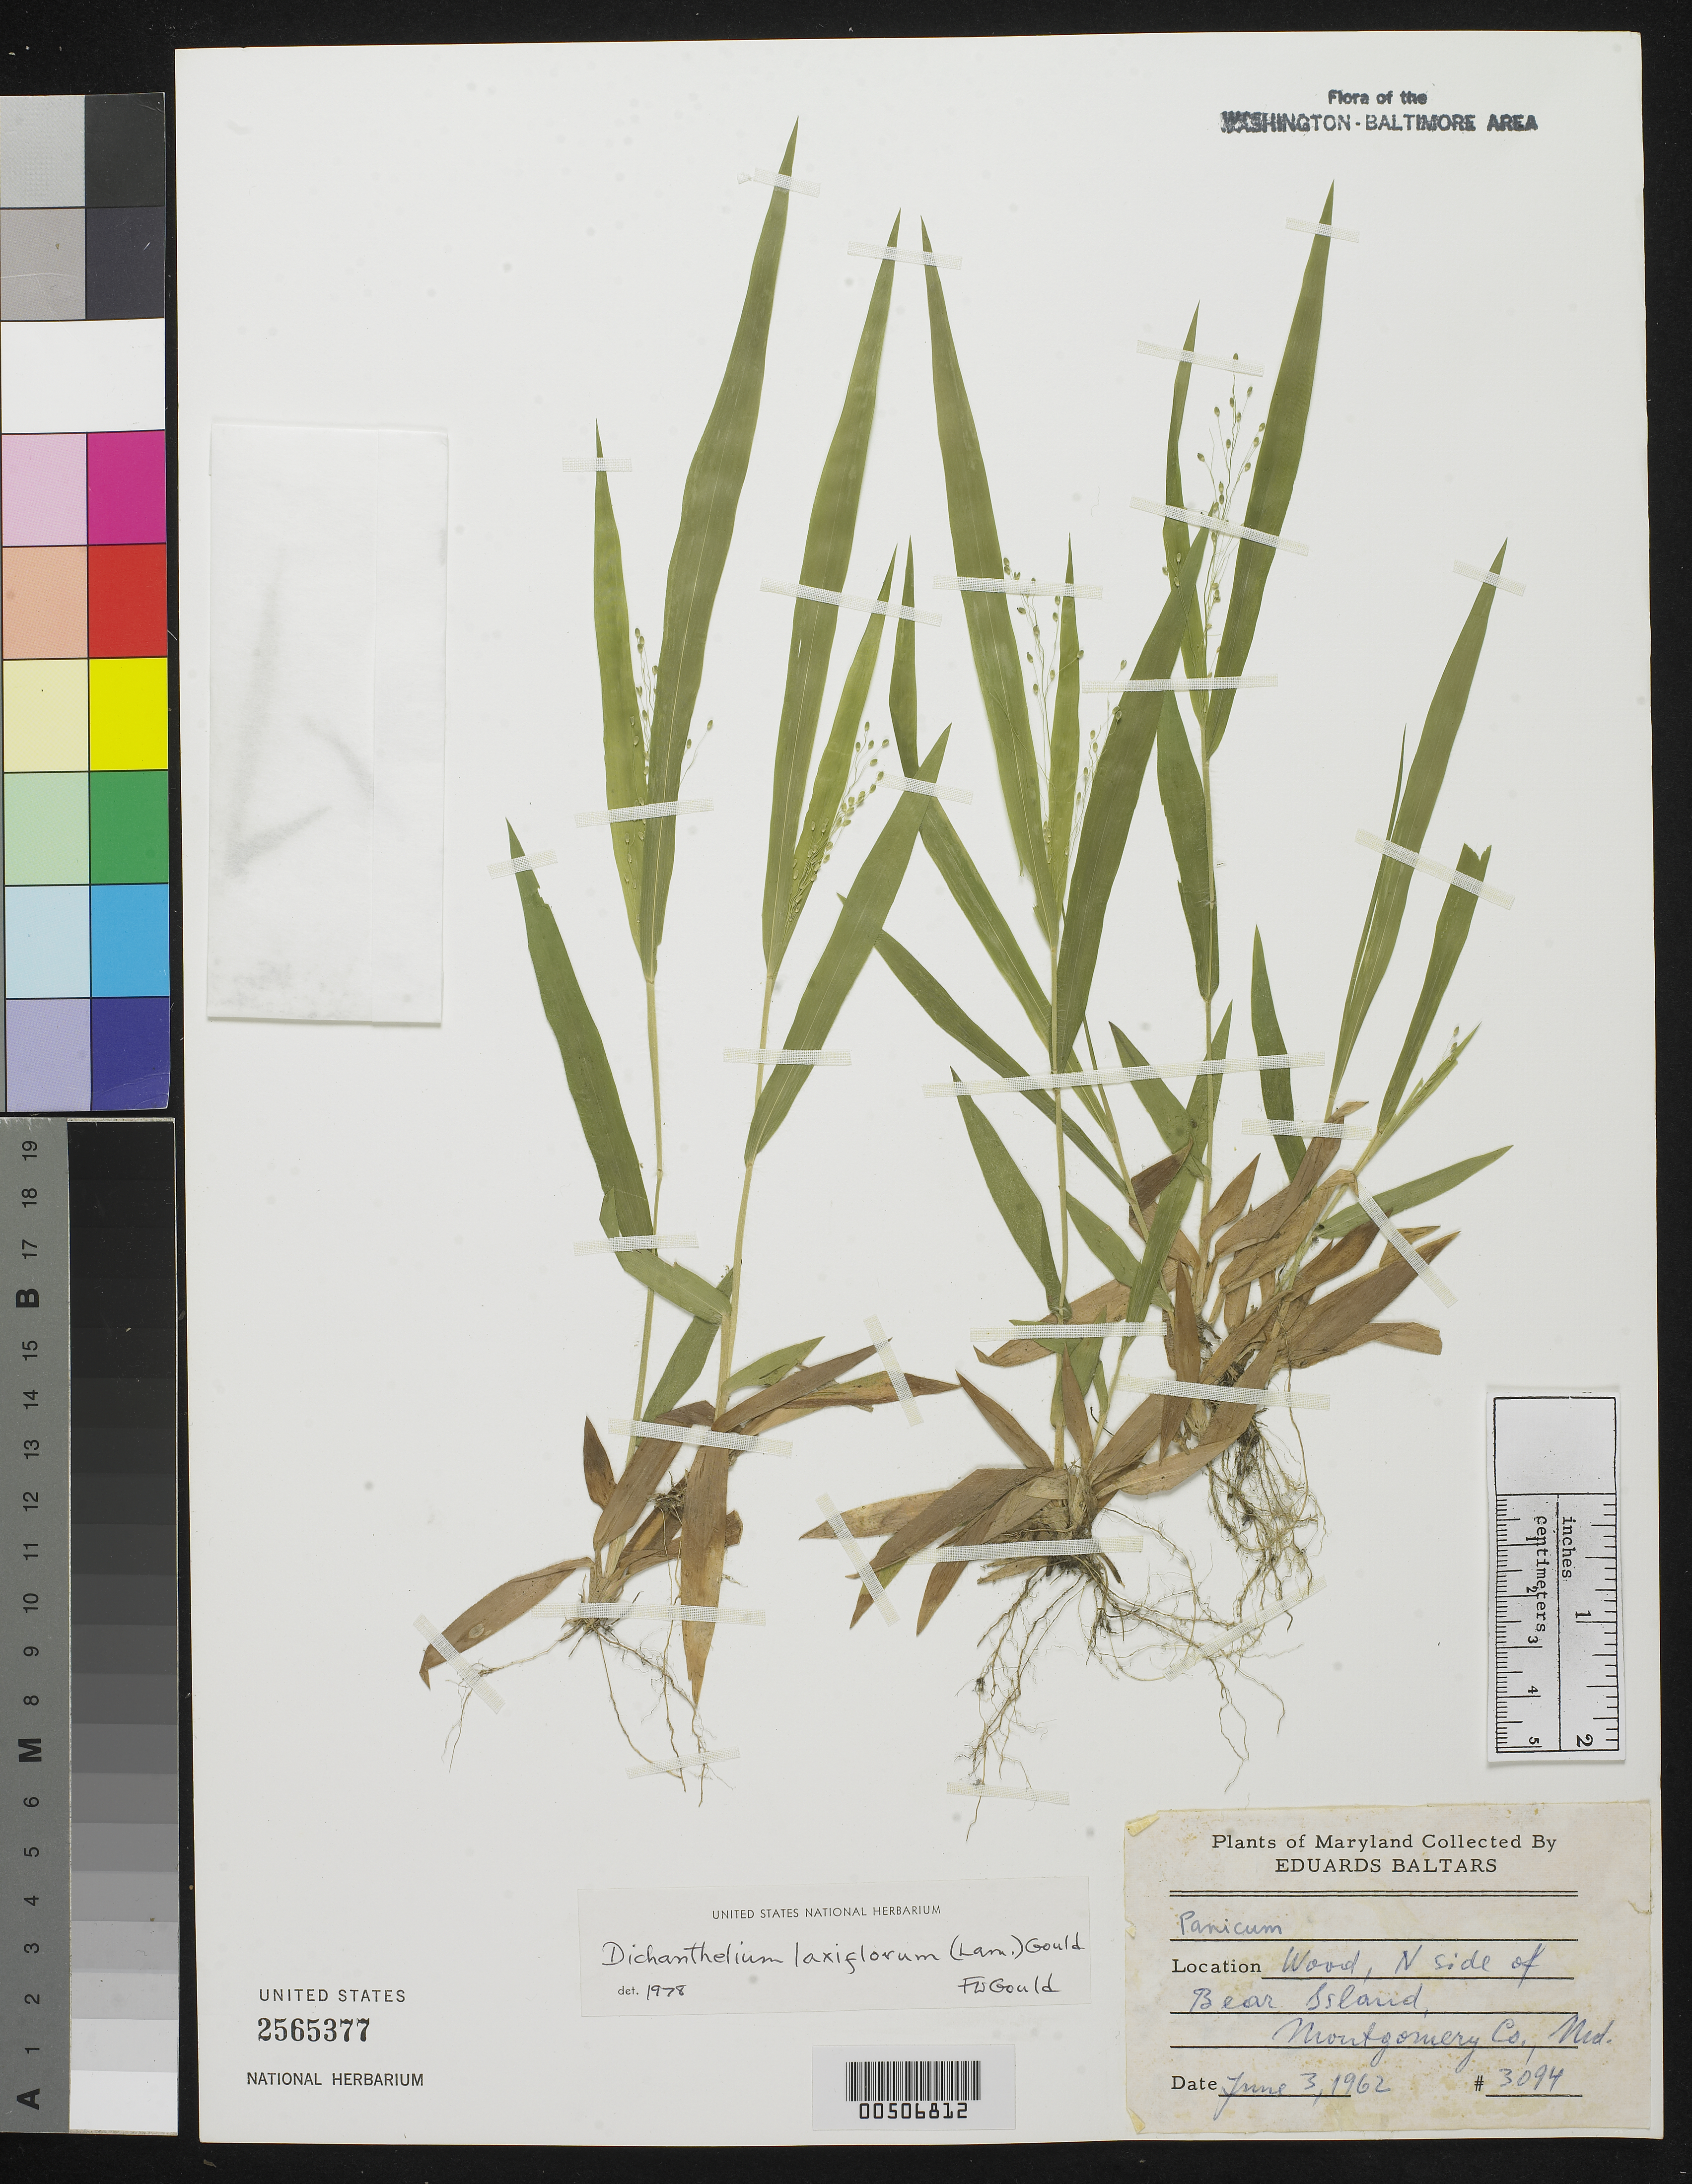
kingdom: Plantae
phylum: Tracheophyta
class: Liliopsida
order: Poales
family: Poaceae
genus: Dichanthelium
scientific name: Dichanthelium laxiflorum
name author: (Lam.) Gould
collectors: E. Baltars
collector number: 3094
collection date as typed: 03 Jun 1962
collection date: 1962-06-03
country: United States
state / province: Maryland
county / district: Montgomery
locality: N side of Bear Island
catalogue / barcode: US 2565377